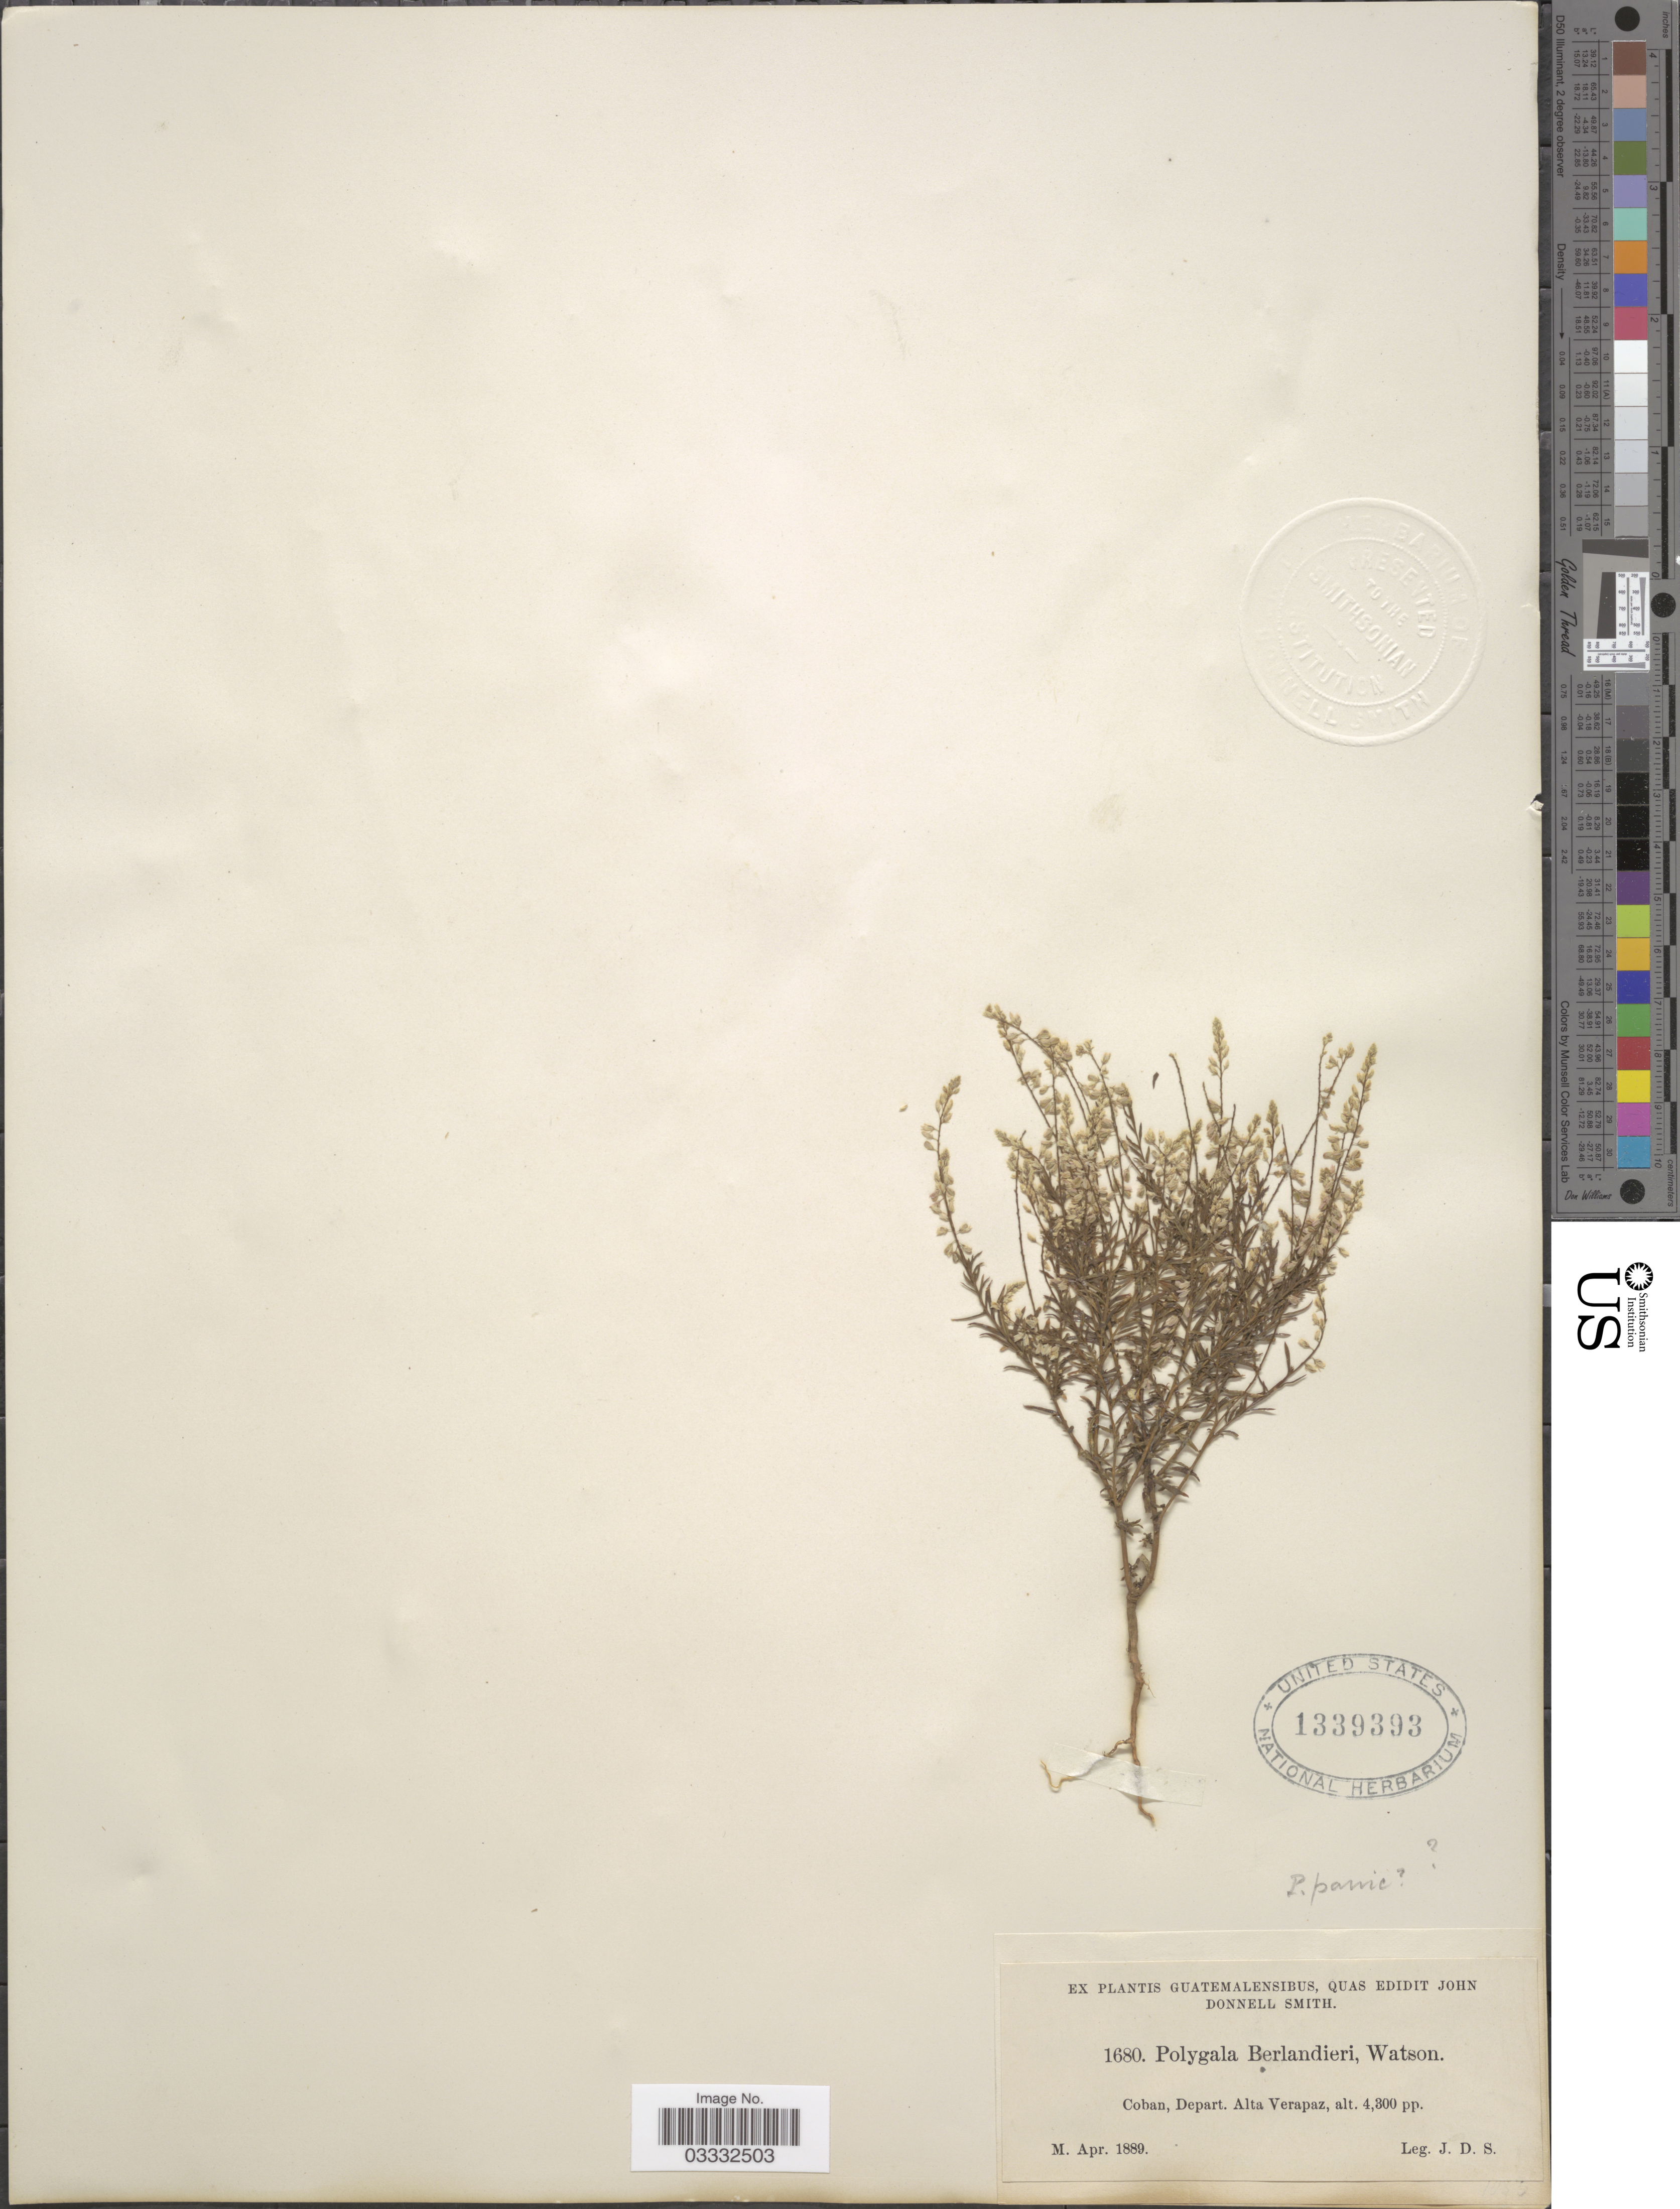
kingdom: Plantae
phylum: Tracheophyta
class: Magnoliopsida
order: Fabales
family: Polygalaceae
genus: Polygala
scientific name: Polygala berlandieri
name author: S. Watson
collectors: J. Donnell Smith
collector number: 1680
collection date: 1889-04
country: Guatemala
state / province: Alta Verapaz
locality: Coban, Depart. Alta Verapaz.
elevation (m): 1311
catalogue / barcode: US 1339393